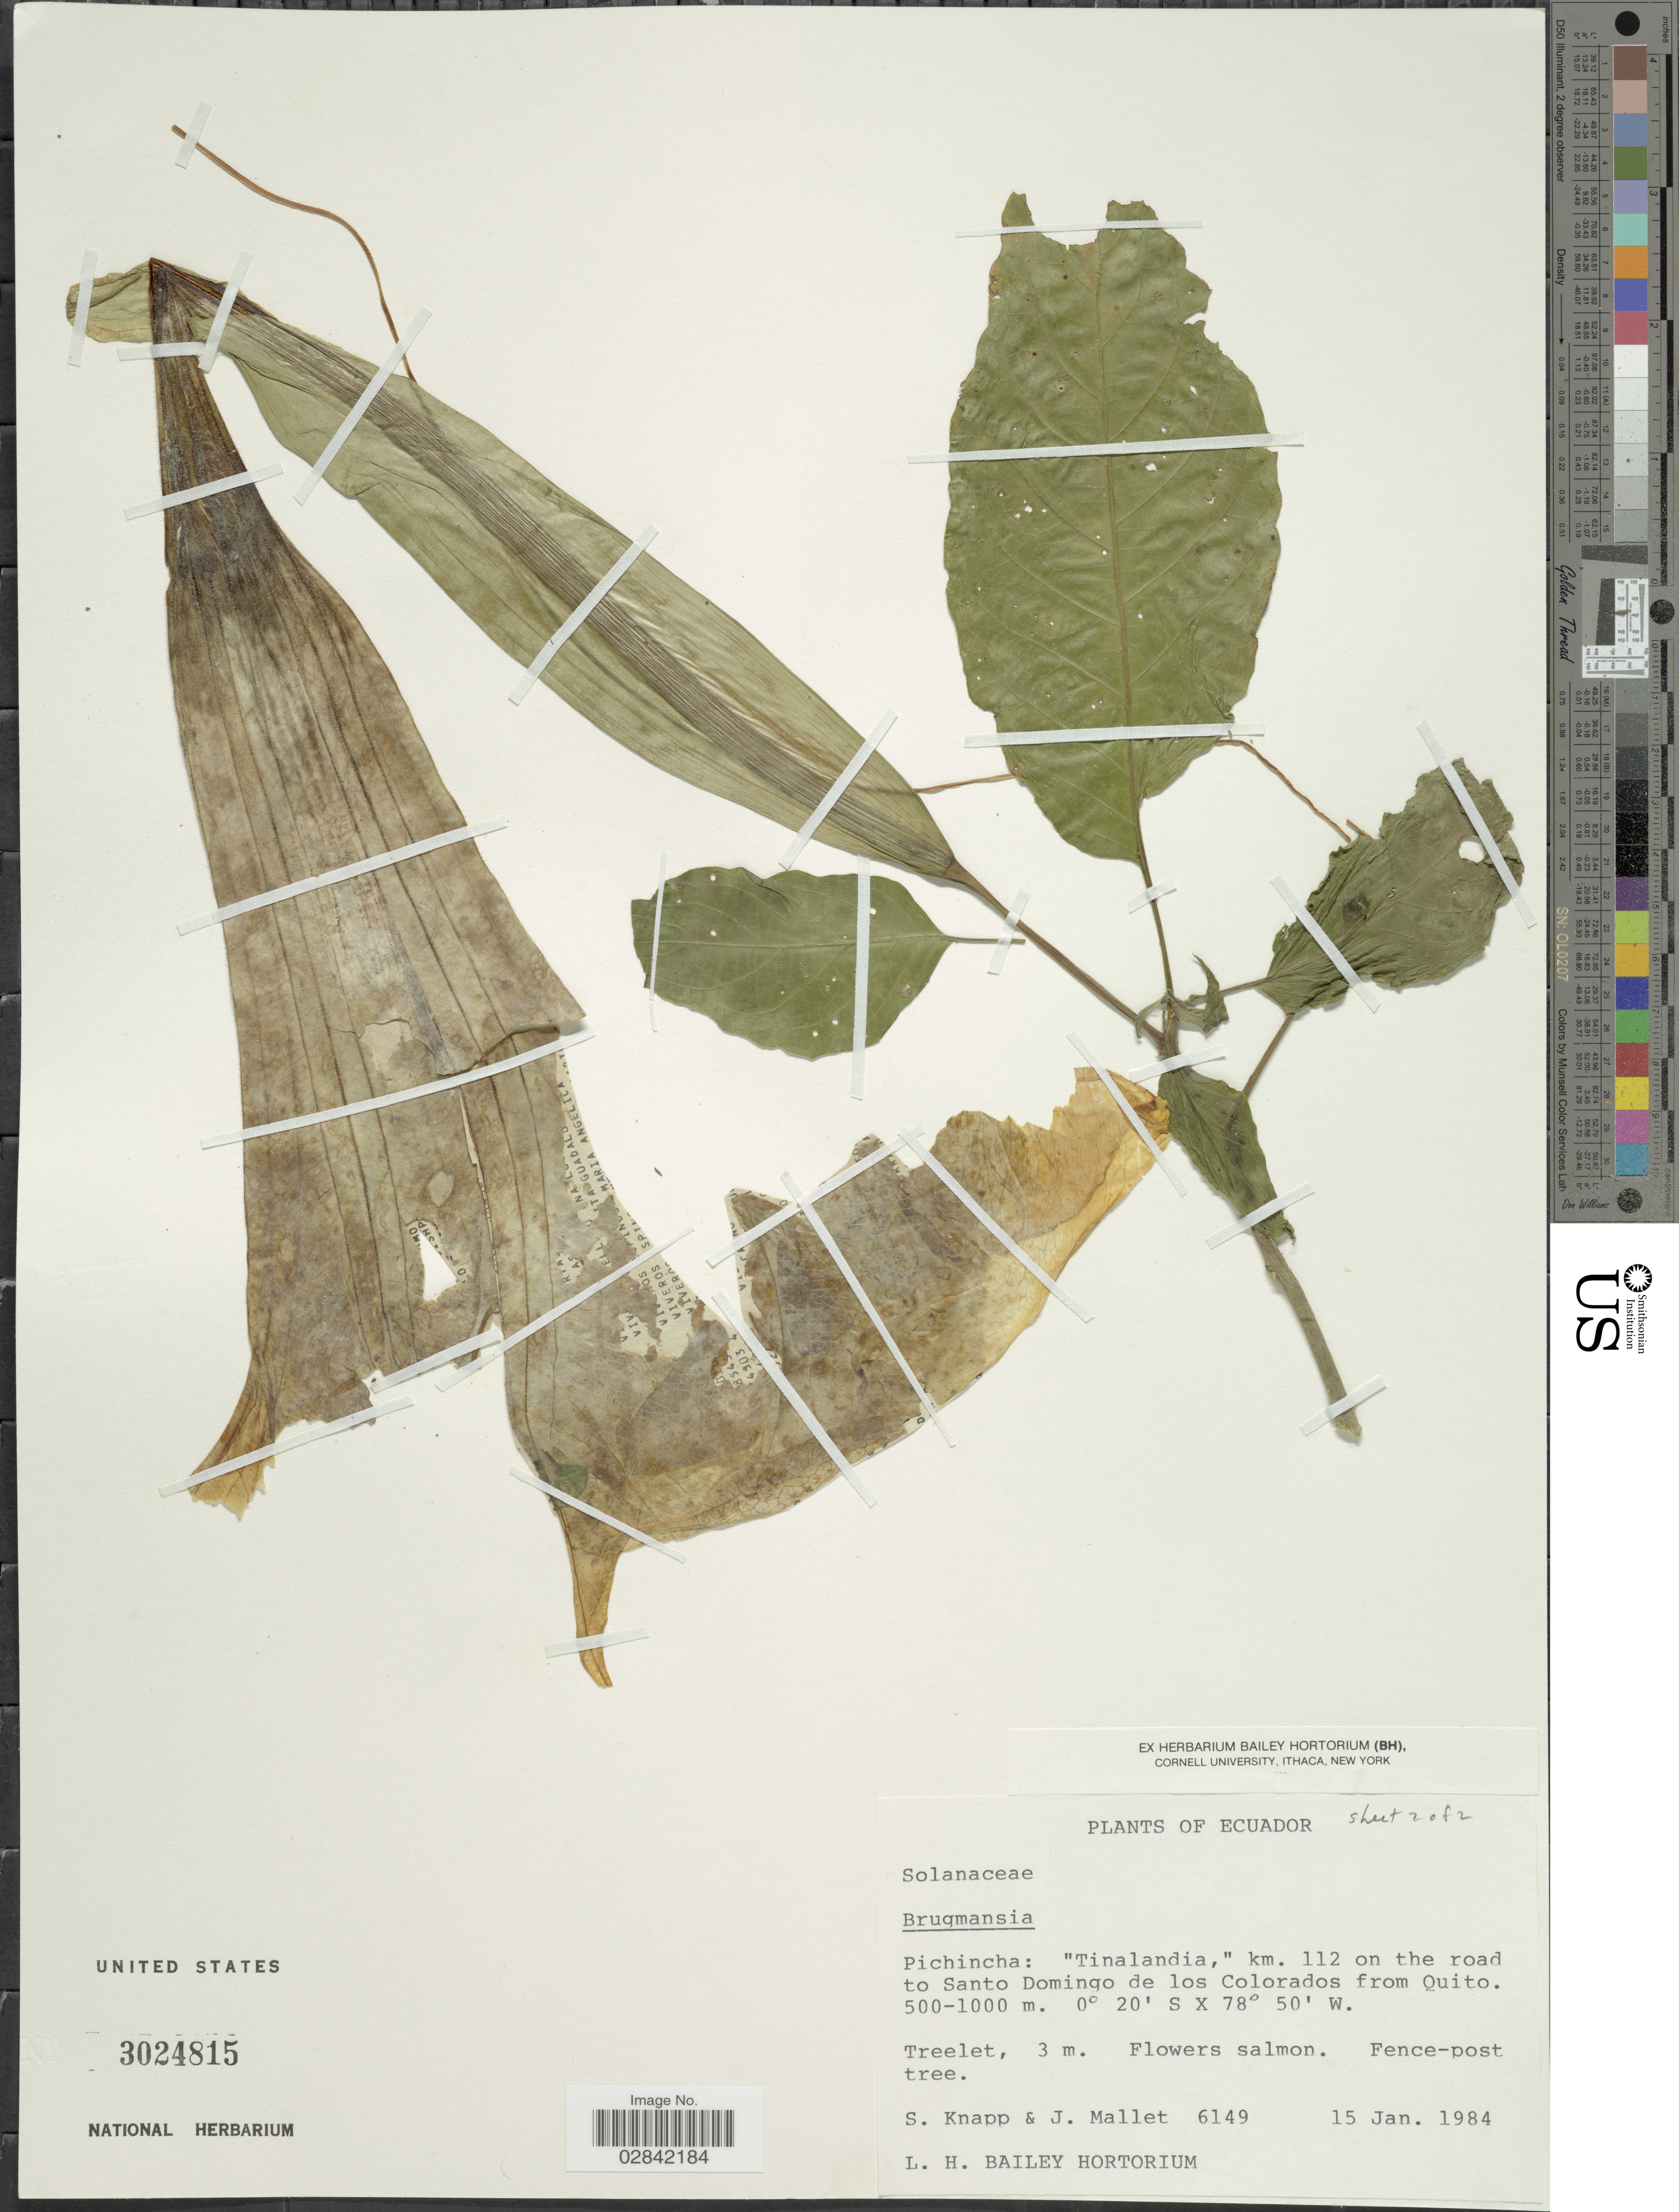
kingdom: Plantae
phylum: Tracheophyta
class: Magnoliopsida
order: Solanales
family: Solanaceae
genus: Brugmansia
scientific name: Brugmansia sp.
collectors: S. Knapp & J. Mallet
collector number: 6149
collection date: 1984-01-15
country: Ecuador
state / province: Pichincha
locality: Pichincha: "Tinalandia", km. 112 on the road to Santo Domingo de los Colorados from Quito.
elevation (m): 500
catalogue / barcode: US 3024815